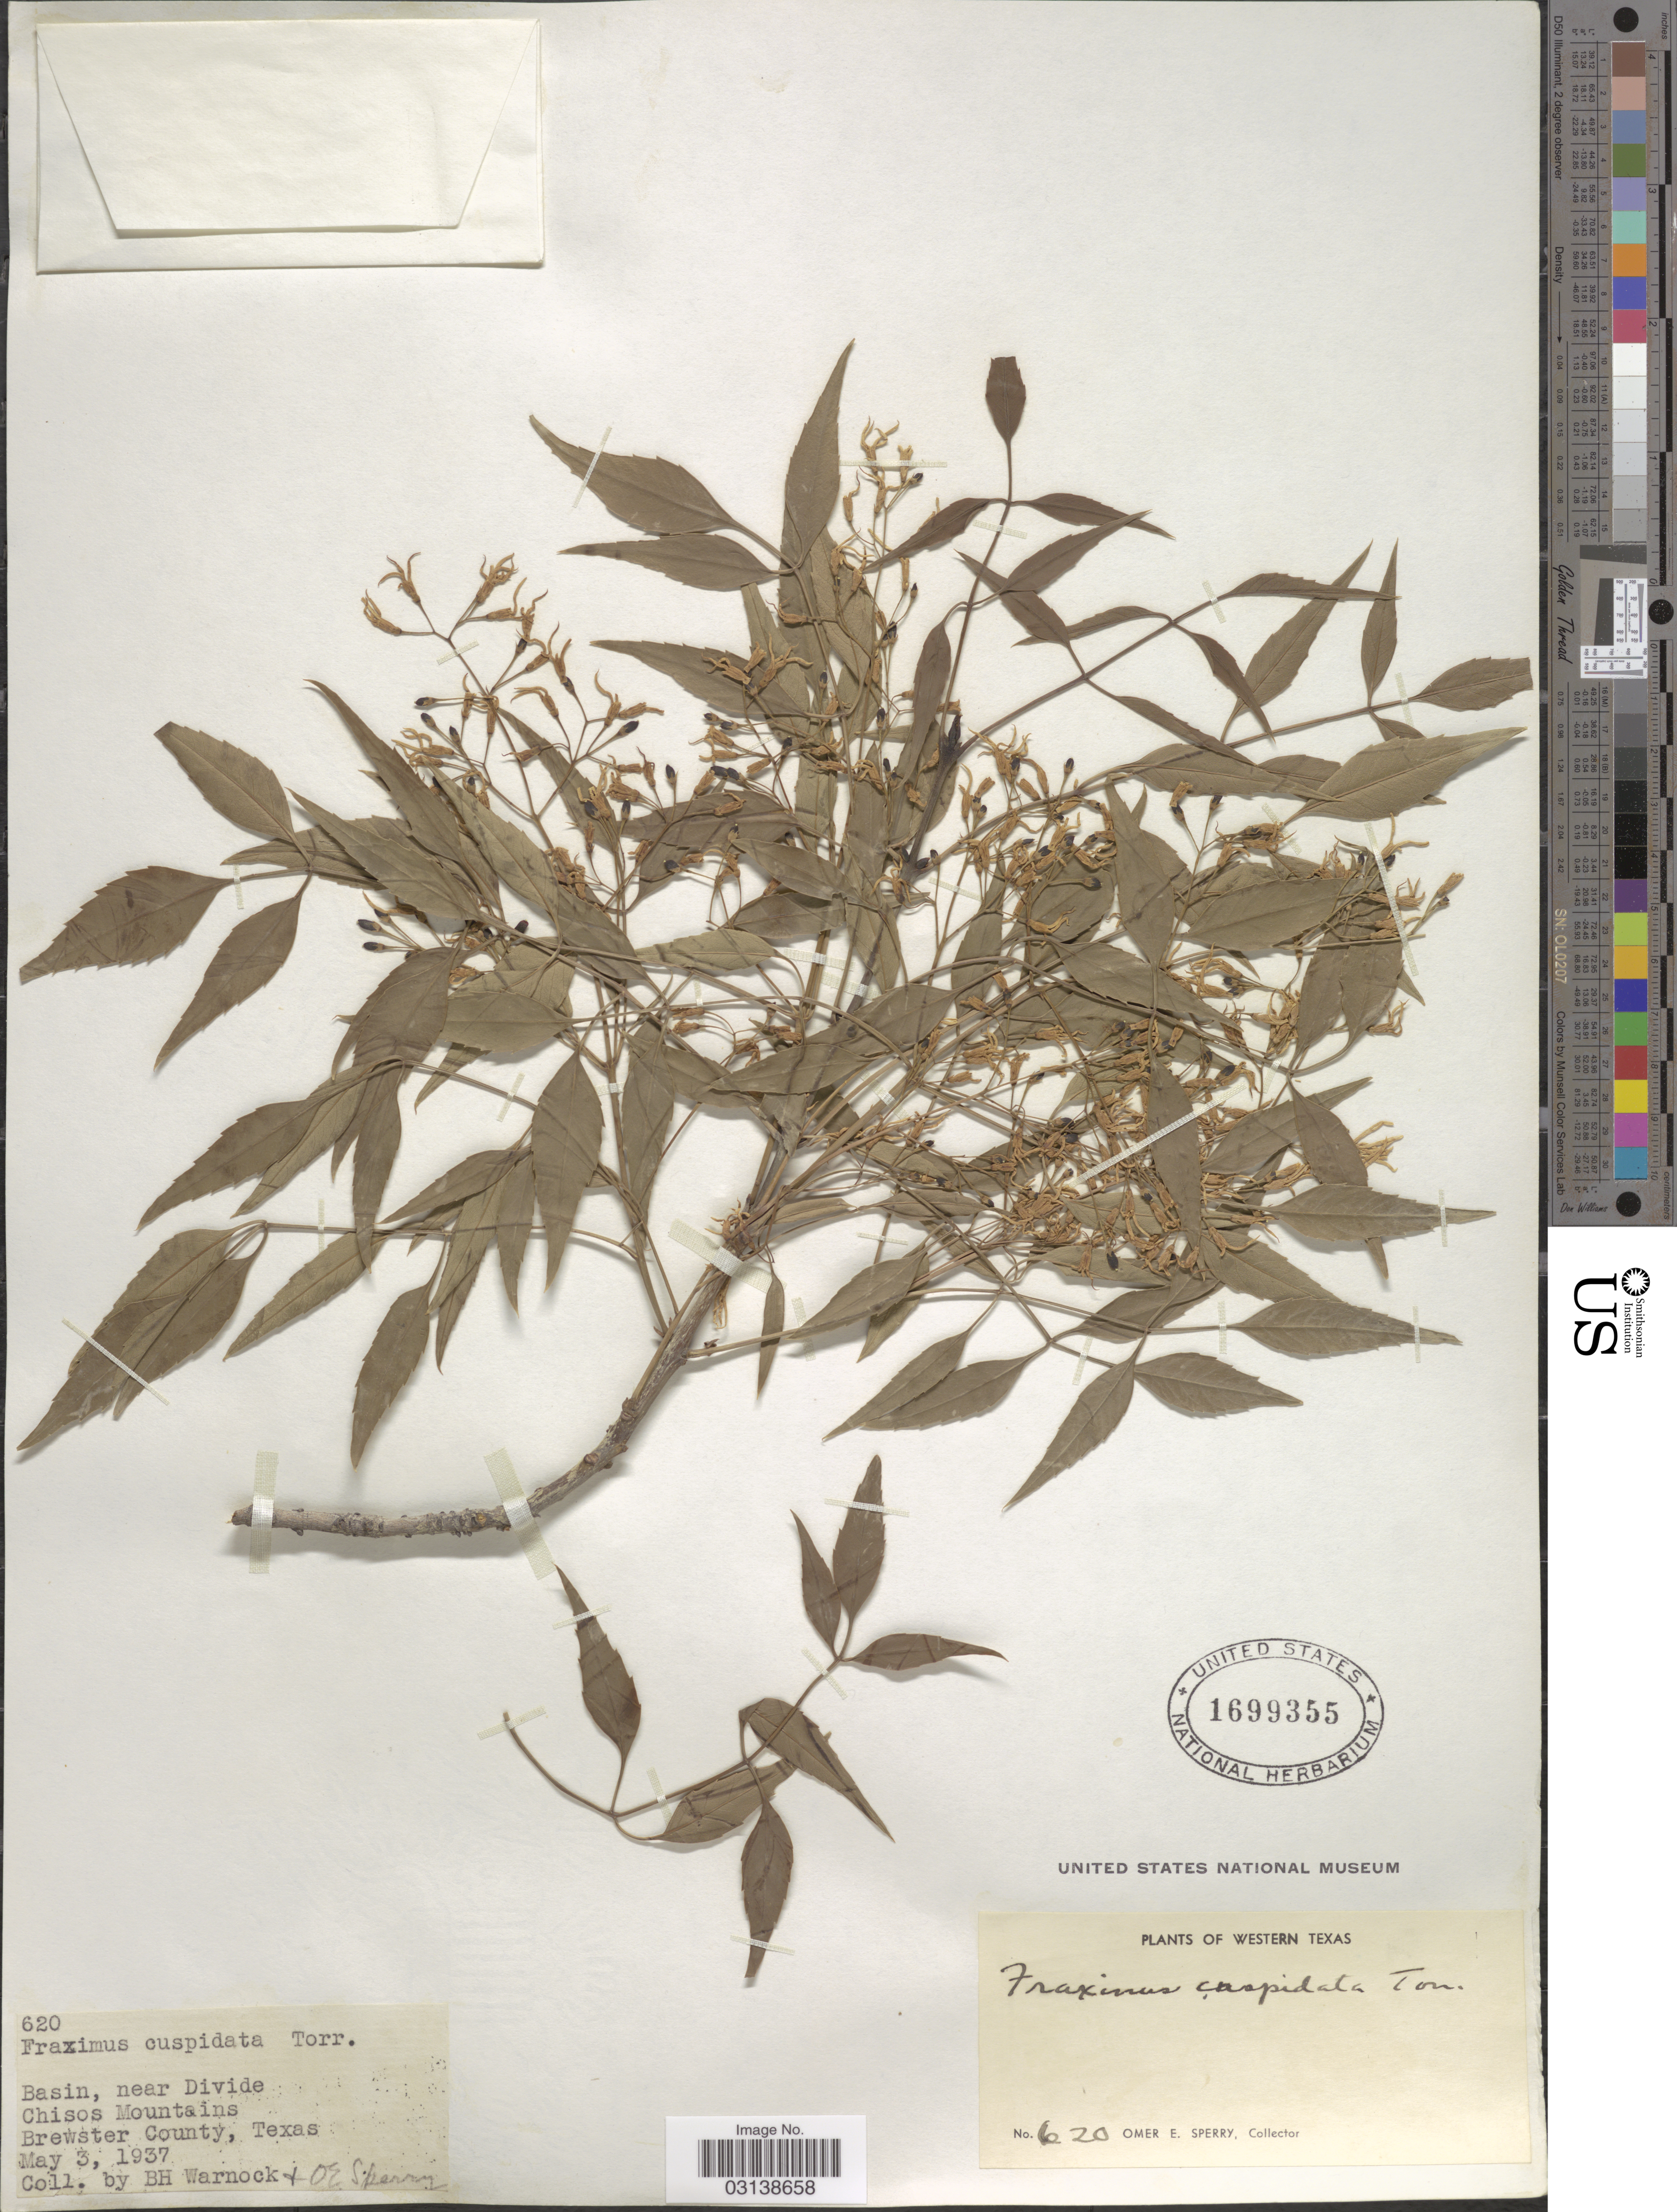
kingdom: Plantae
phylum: Tracheophyta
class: Magnoliopsida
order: Lamiales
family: Oleaceae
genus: Fraxinus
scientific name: Fraxinus cuspidata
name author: Torr.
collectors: B. H. Warnock & O. E. Sperry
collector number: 620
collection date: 1937-05-03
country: United States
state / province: Texas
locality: Western Texas. Basin, near Divide. Chisos Mountains, Brewster County.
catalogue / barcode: US 1699355